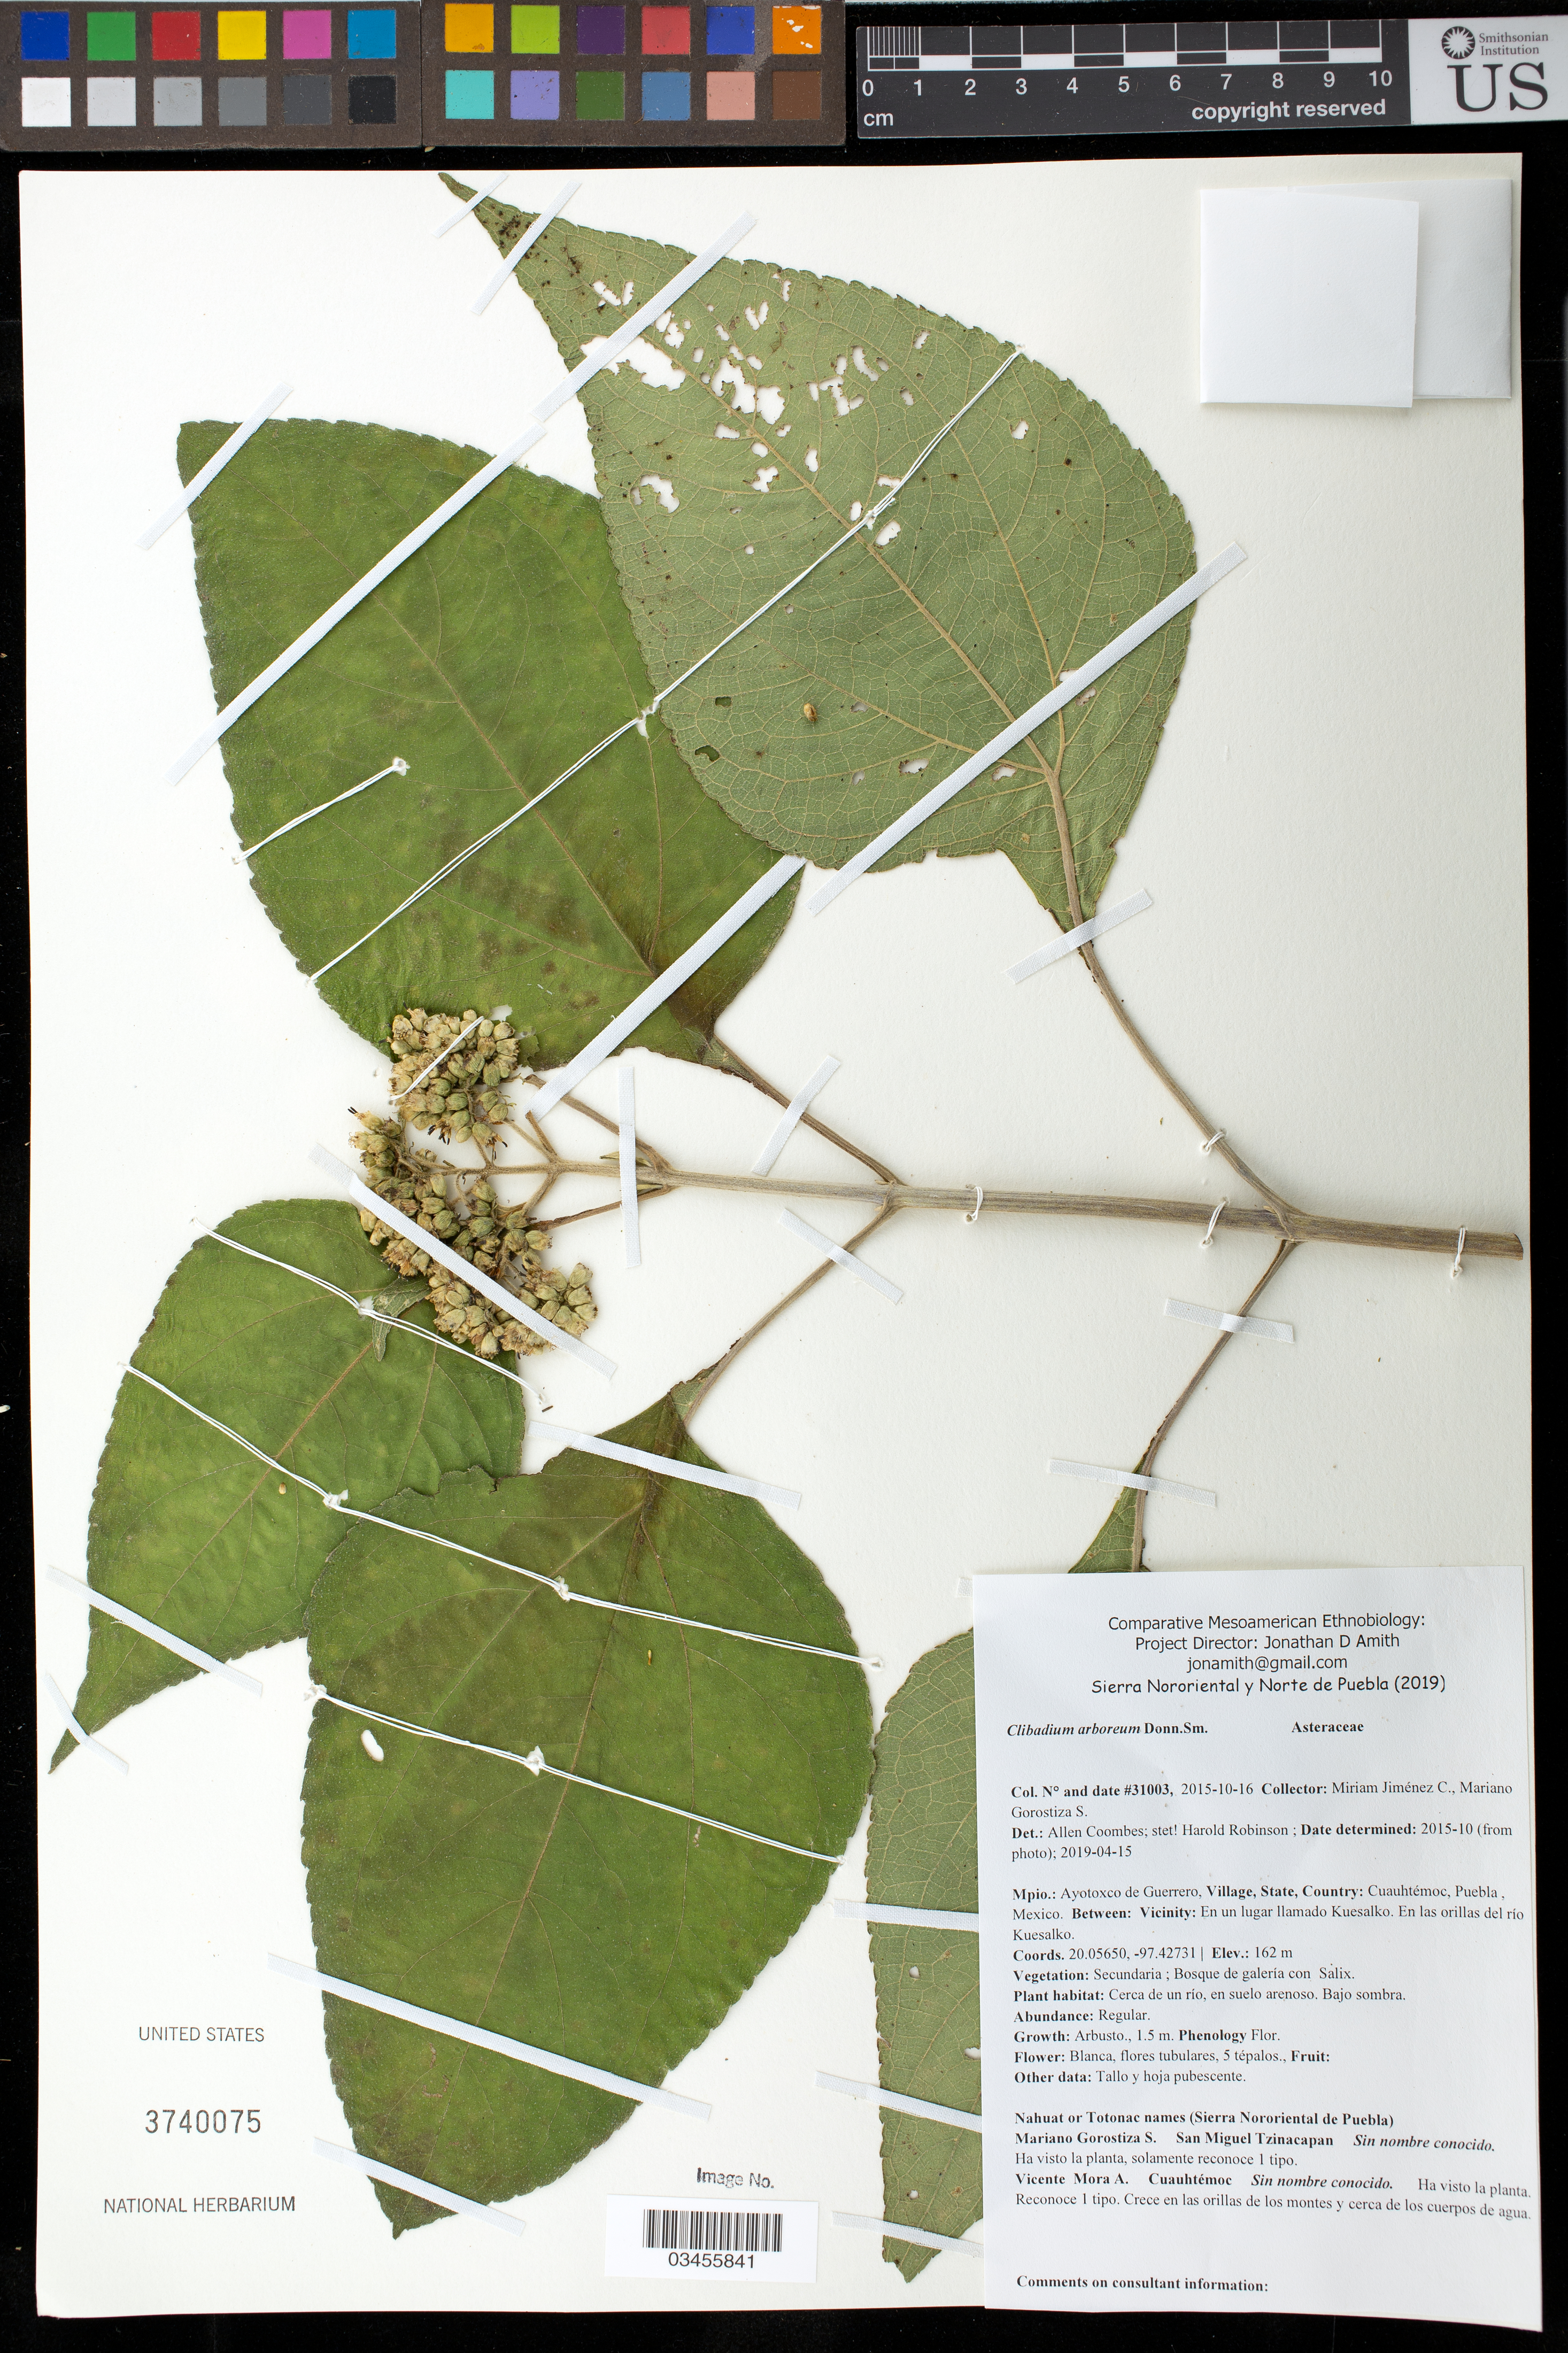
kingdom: Plantae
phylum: Tracheophyta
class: Magnoliopsida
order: Asterales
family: Asteraceae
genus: Clibadium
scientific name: Clibadium arboreum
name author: Donn. Sm.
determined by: Robinson, Harold E., (US)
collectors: M. Jiménez Chimil & M. Gorostiza S.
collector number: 31003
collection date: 2015-10-16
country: México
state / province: Puebla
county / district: Ayotoxco de Guerrero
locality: PUEBLO: Cuauhtémoc; LOCALIDAD EXACTA: Kuesalko. En las orillas del río Kuesalko.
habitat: Bosque de galería con Salix | Cerca de un río, en suelo arenoso. Bajo sombra.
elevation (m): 162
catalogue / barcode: US 3740075